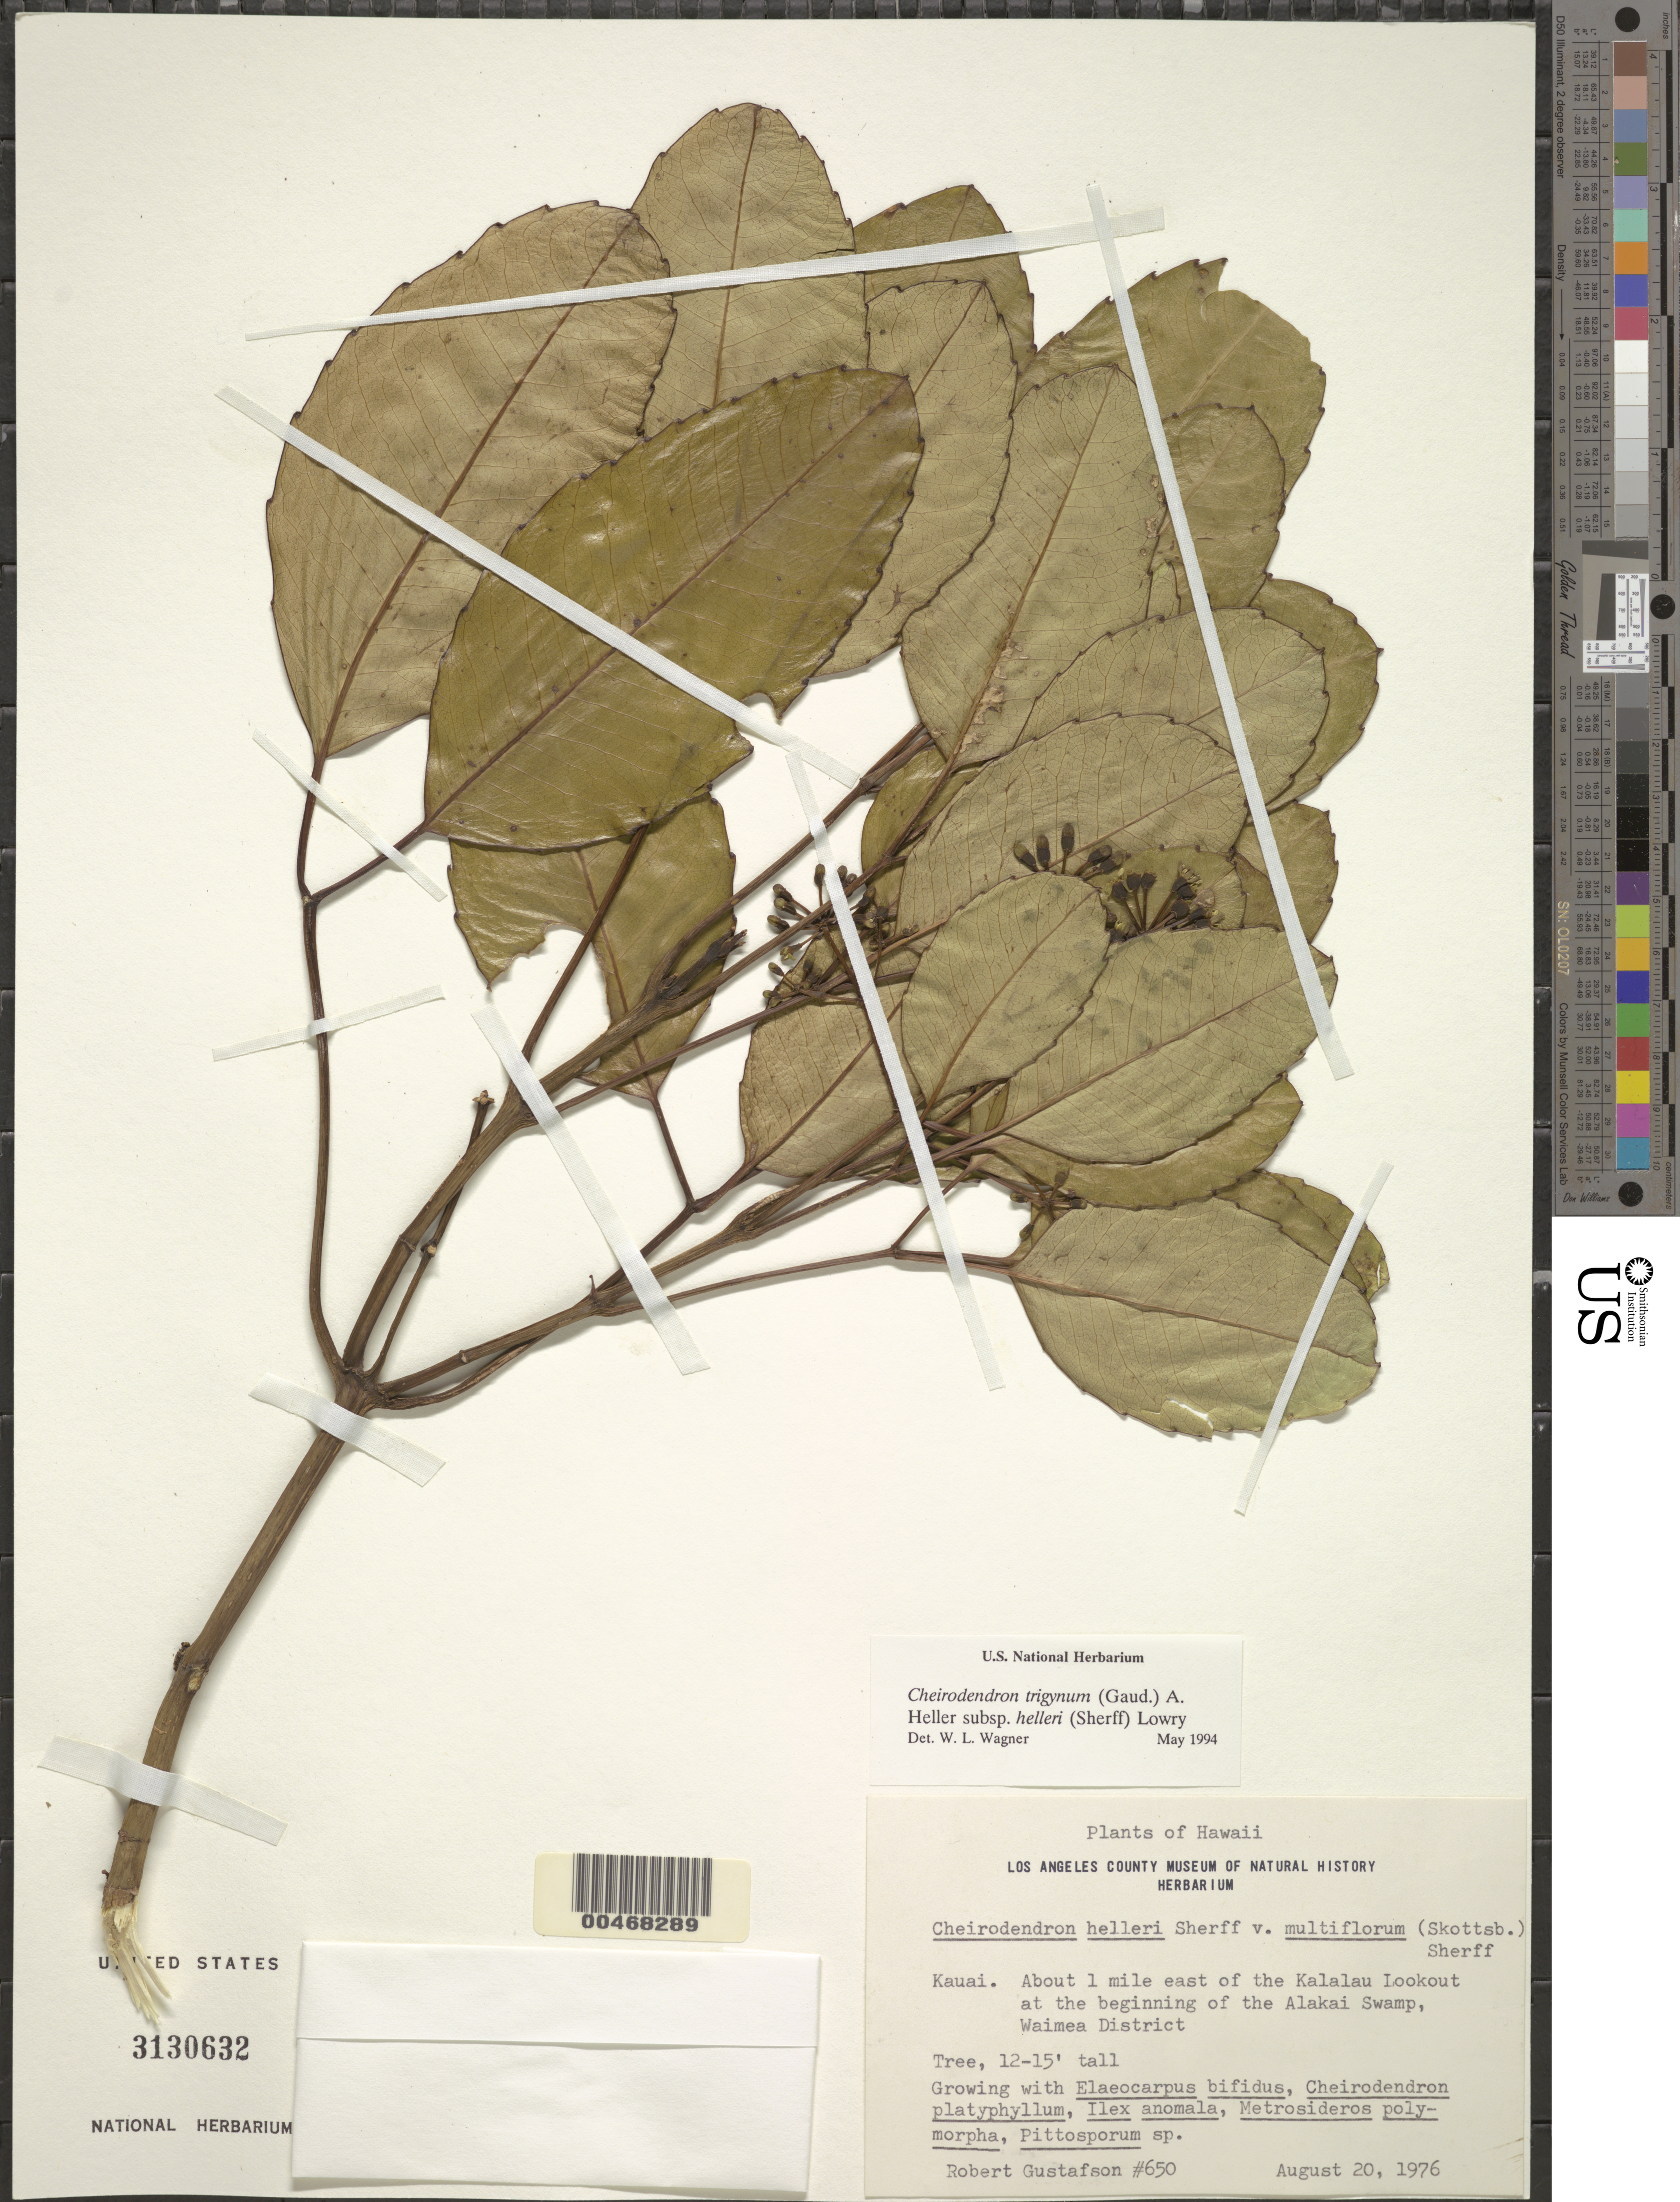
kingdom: Plantae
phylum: Tracheophyta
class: Magnoliopsida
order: Apiales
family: Araliaceae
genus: Cheirodendron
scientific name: Cheirodendron trigynum subsp. helleri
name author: (Gaudich.) A. Heller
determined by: Wagner, W. L., (BOT), Smithsonian Institution - National Museum of Natural History (UNITED STATES)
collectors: R. Gustafson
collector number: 650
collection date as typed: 20 Aug 1976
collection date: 1976-08-20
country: United States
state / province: Hawaii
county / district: Kauai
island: Kaua'i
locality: About 1 mi E of the Kalalau Lookout at the beginning of the Alakai Swamp, Waimea District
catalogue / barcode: US 3130632